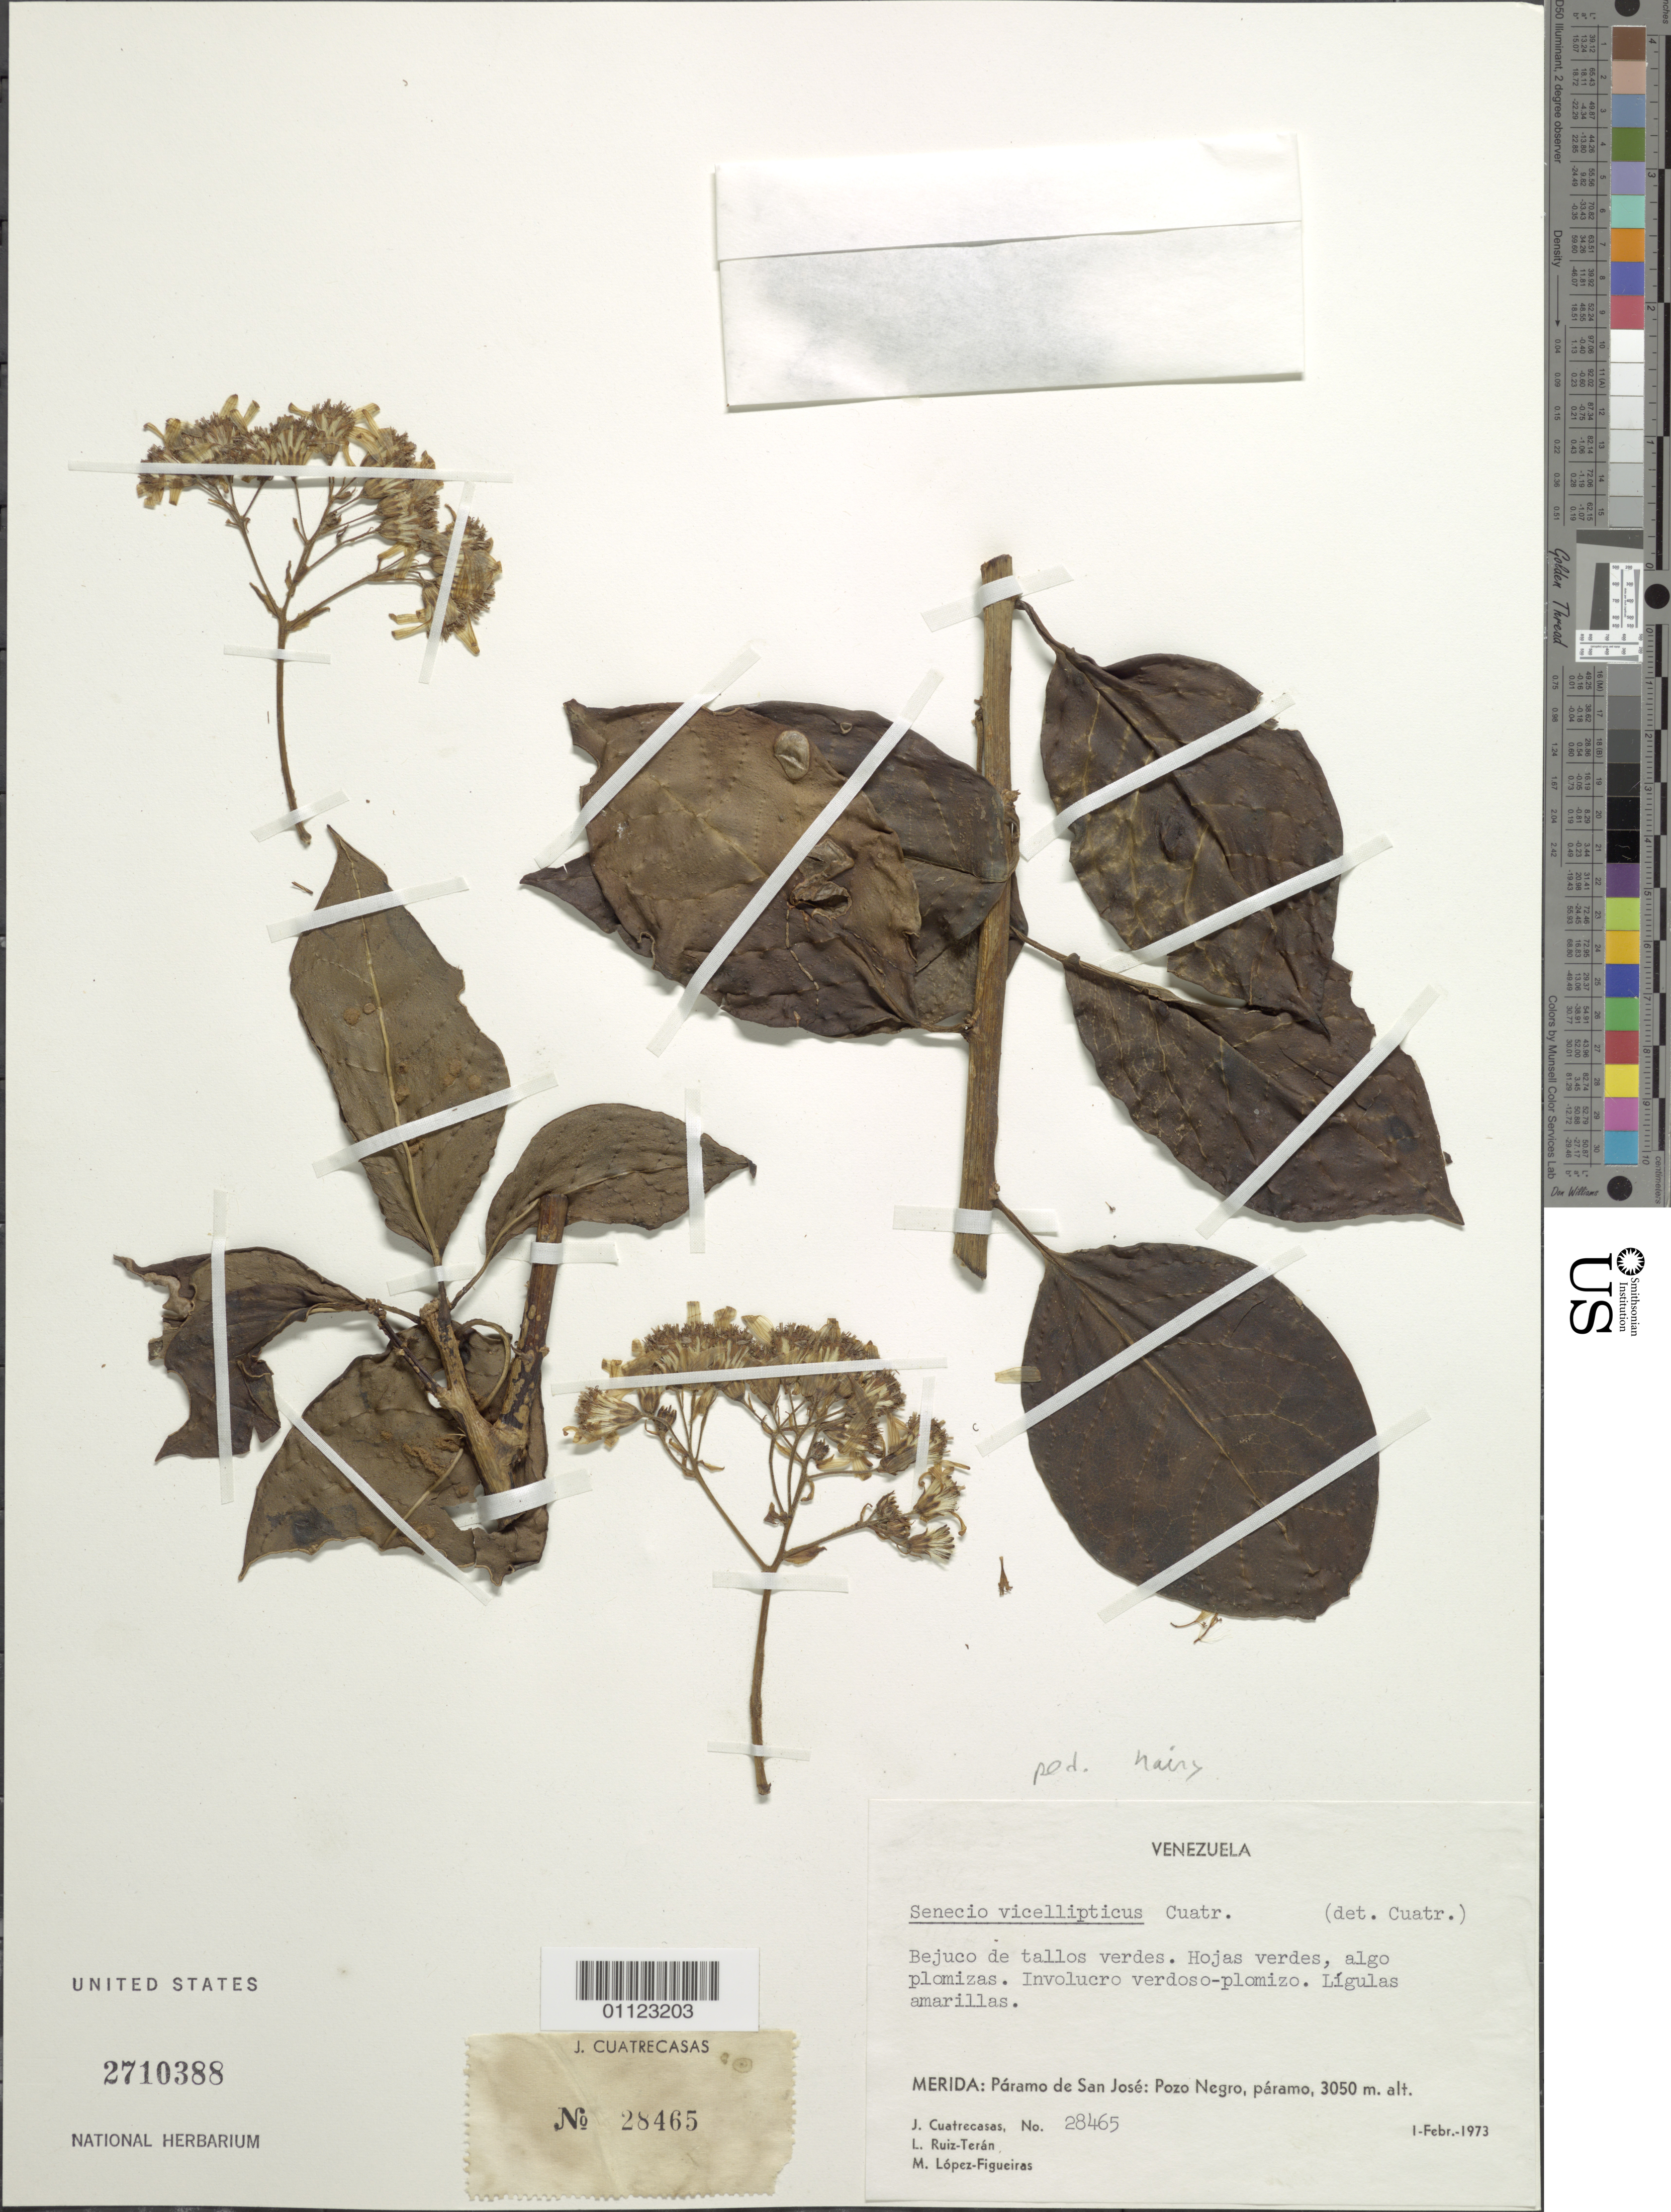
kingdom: Plantae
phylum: Tracheophyta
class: Magnoliopsida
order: Asterales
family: Asteraceae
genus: Pentacalia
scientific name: Pentacalia vicelliptica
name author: (Cuatrec.) Cuatrec.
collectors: J. Cuatrecasas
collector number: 28465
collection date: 1973-02-01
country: Venezuela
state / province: Mérida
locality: Páramo de san José: Pozo negro.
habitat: paramo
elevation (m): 3050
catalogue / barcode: US 2710388